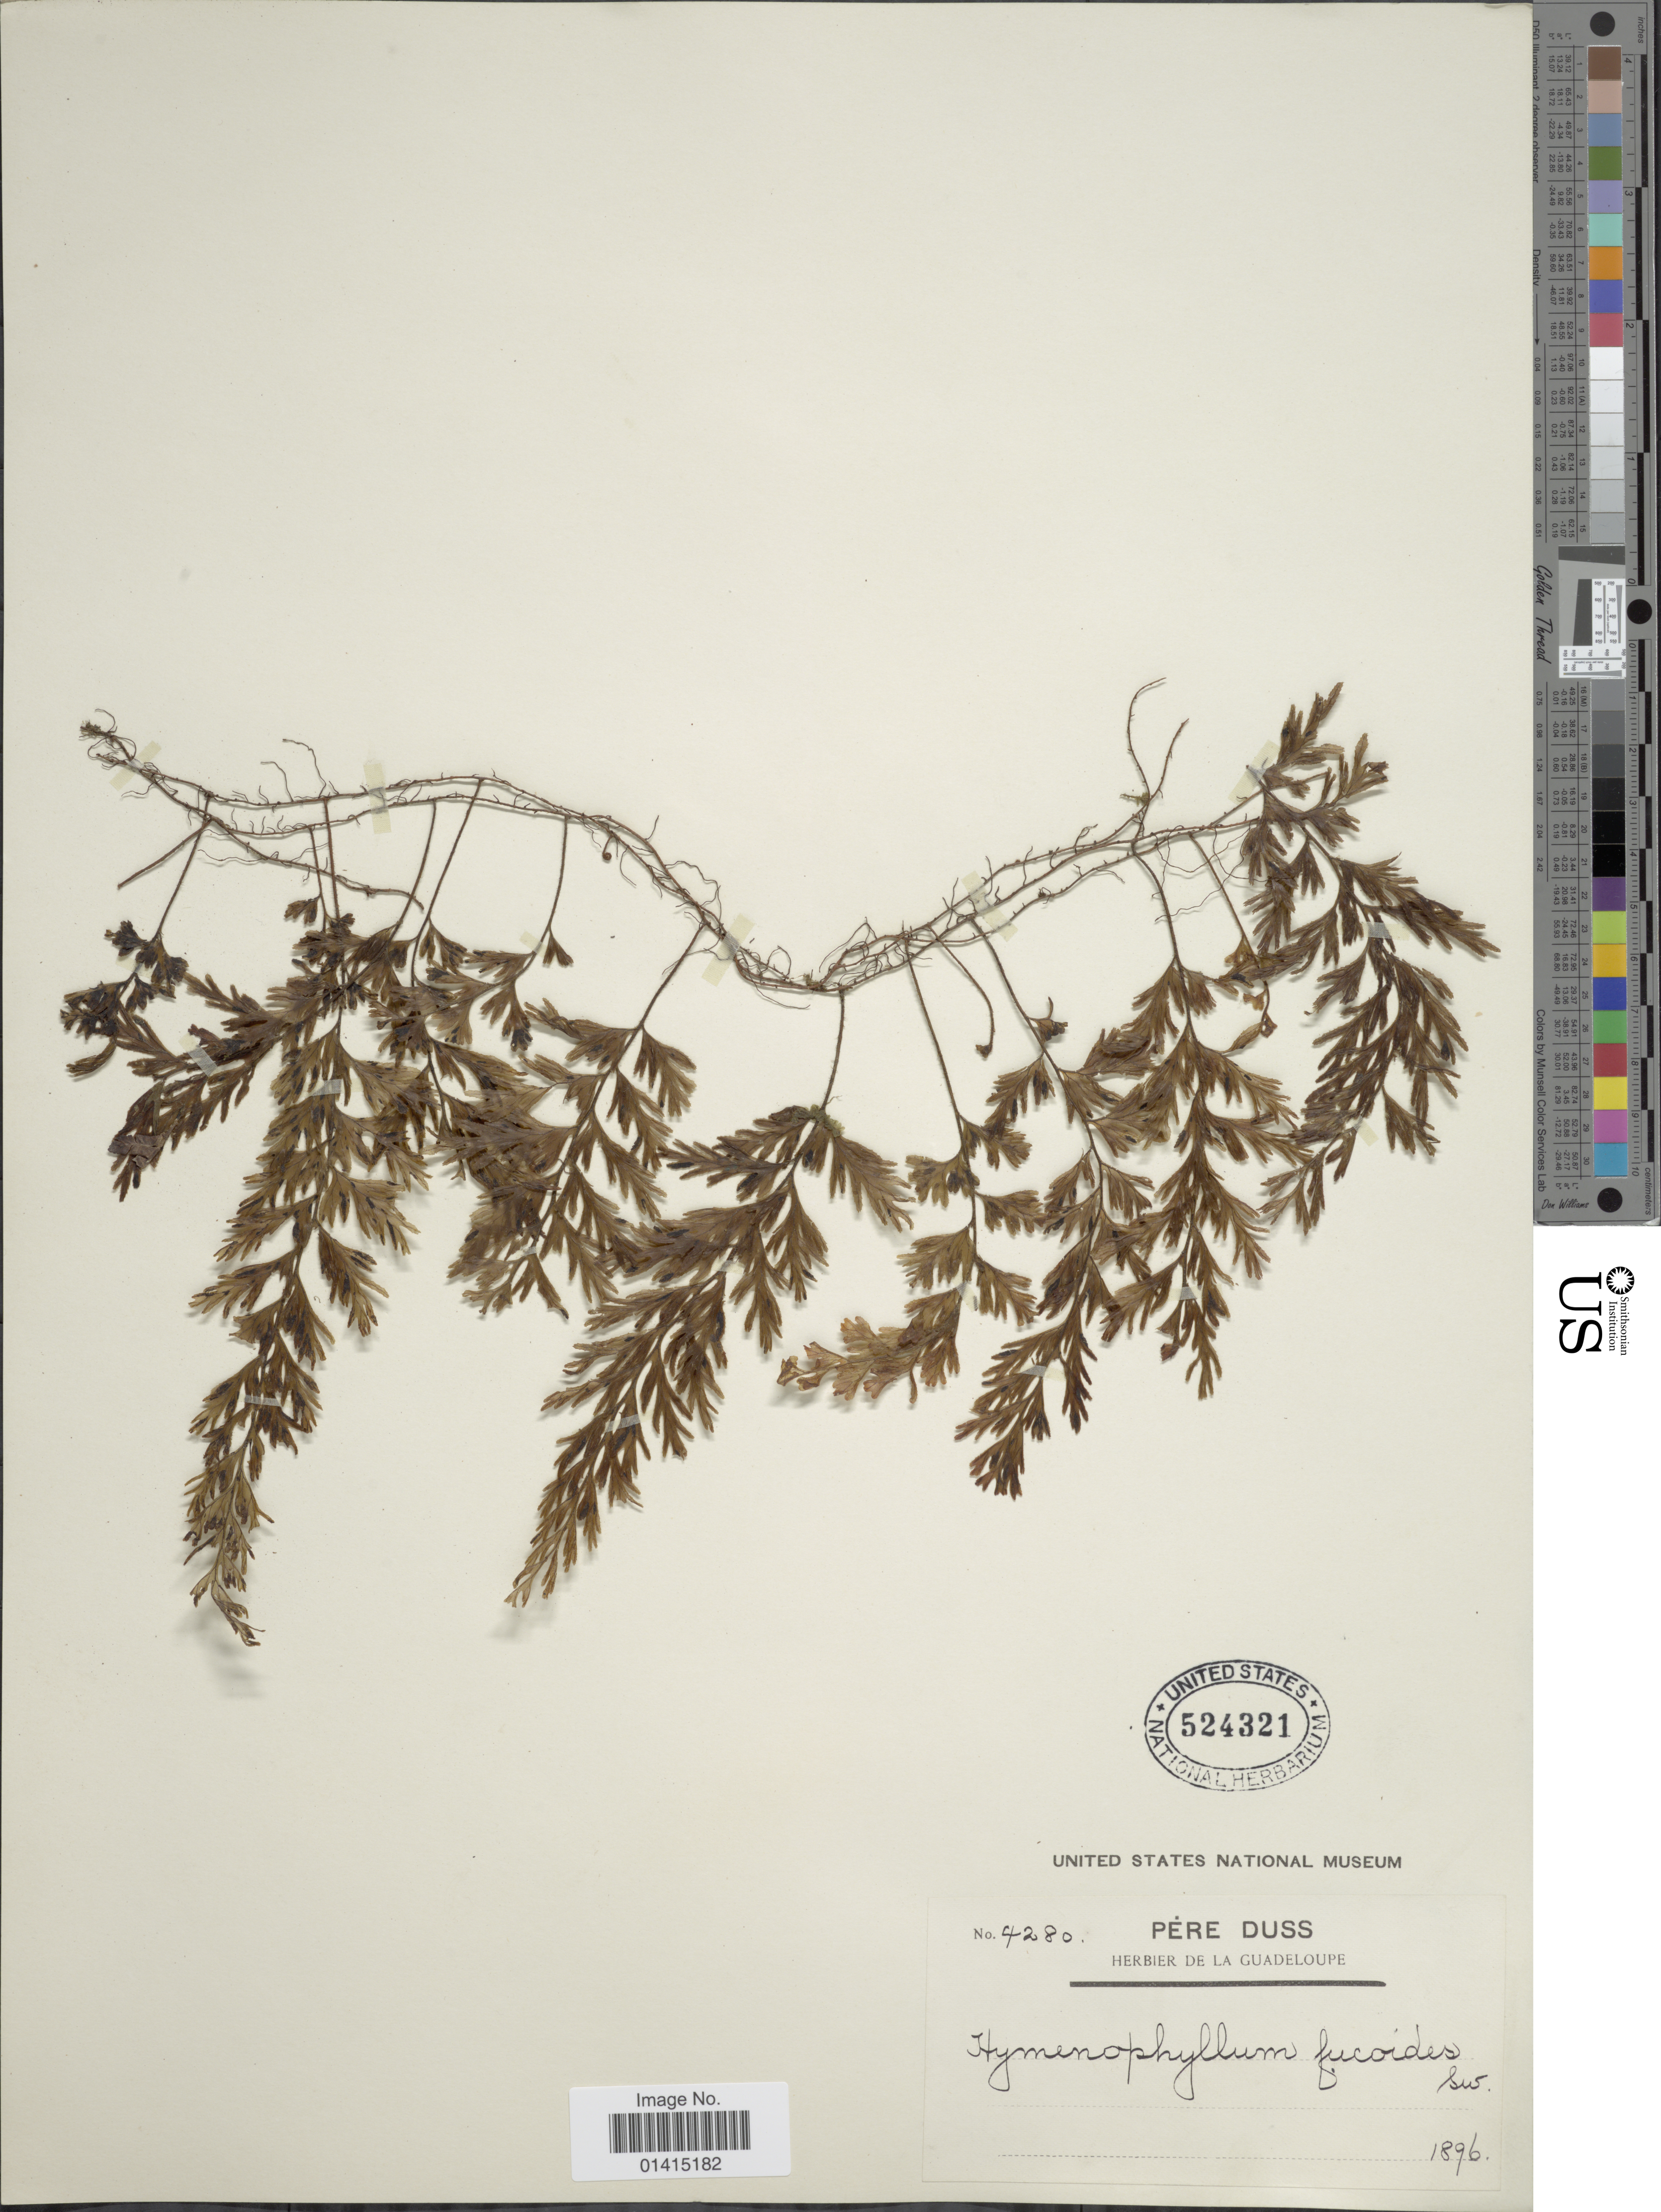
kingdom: Plantae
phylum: Tracheophyta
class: Polypodiopsida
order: Hymenophyllales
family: Hymenophyllaceae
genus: Hymenophyllum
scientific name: Hymenophyllum fucoides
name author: (Sw.) Sw.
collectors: Père Duss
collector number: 4280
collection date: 1893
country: Guadeloupe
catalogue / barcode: US 524321